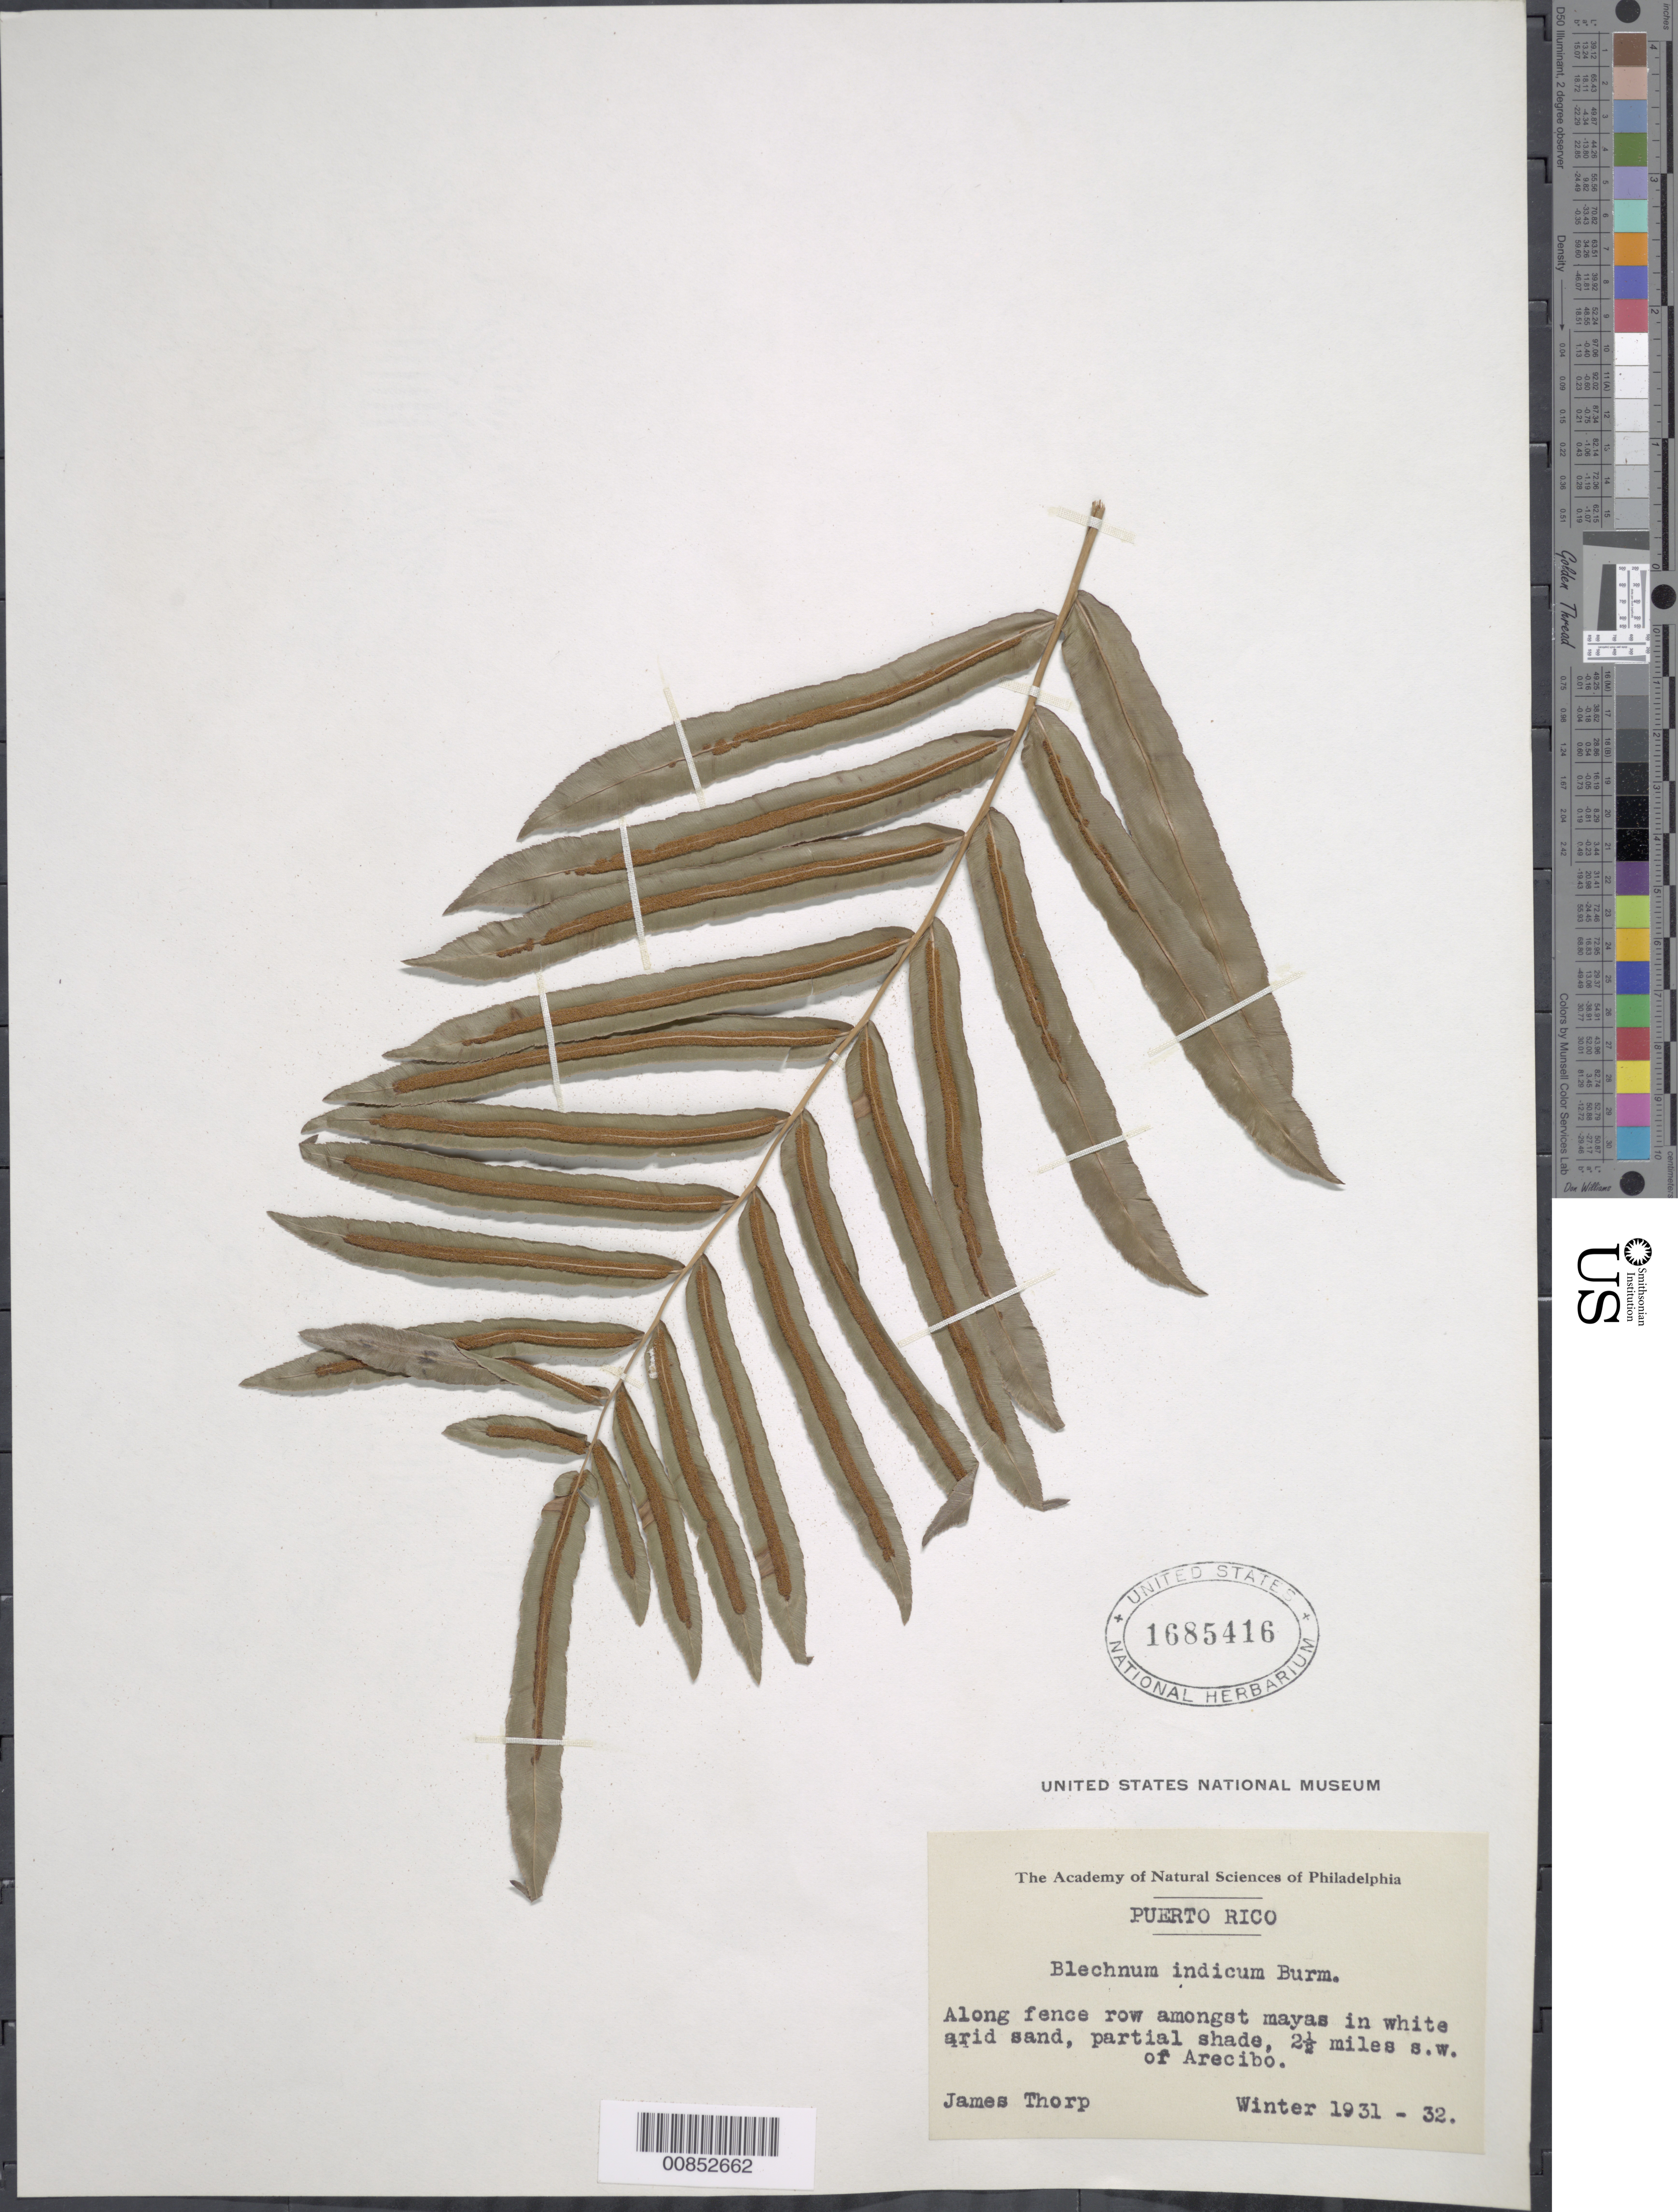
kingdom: Plantae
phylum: Tracheophyta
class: Polypodiopsida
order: Polypodiales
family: Blechnaceae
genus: Telmatoblechnum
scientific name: Telmatoblechnum serrulatum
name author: (Rich.) Perrie et al.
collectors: J. Thorp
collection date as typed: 1931 to -- ---1932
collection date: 1931/1932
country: Puerto Rico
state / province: Arecibo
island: Puerto Rico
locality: Arecibo, 2.5 miles SW of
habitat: Along fence row amongst mayas in white aird sand, partial shade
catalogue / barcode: US 1685416